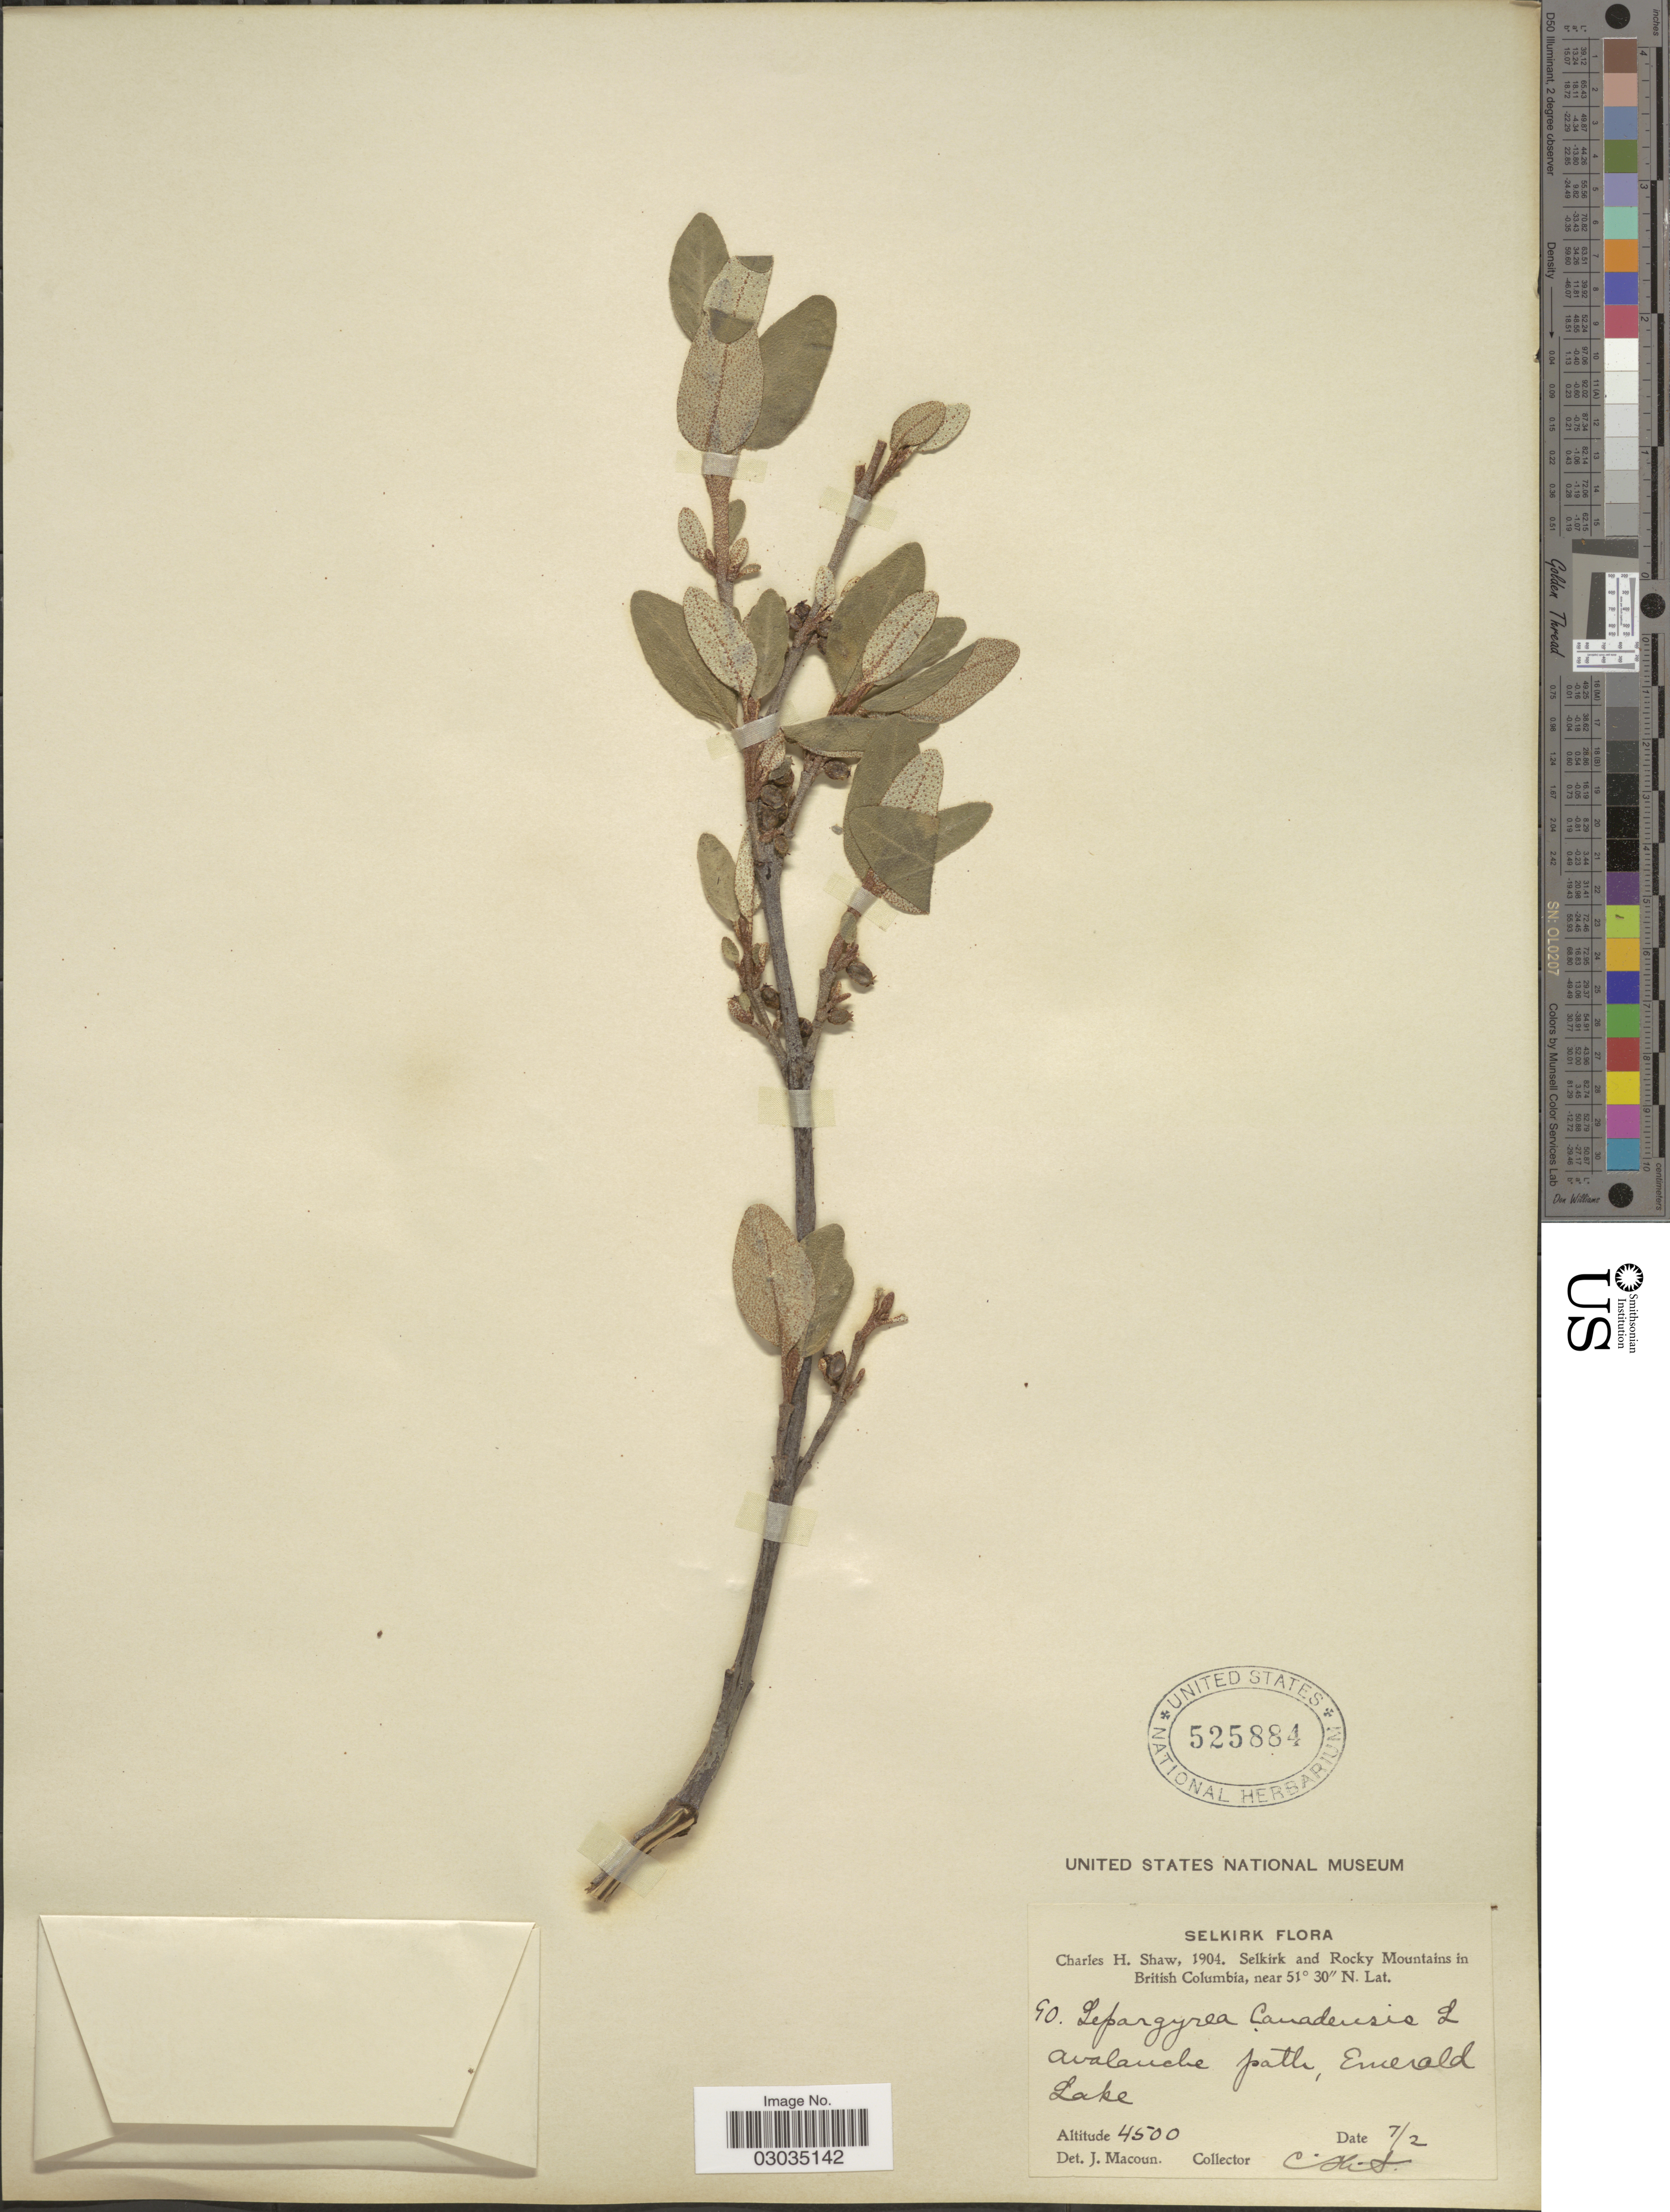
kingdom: Plantae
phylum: Tracheophyta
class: Magnoliopsida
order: Rosales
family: Elaeagnaceae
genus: Shepherdia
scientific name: Shepherdia canadensis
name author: (L.) Nutt.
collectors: C. H. Shaw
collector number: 90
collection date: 1904-02-07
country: Canada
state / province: British Columbia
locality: Selkirk and Rocky Mountains in British Colombia, Avalanche path, Emerald Lake.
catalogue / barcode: US 525884